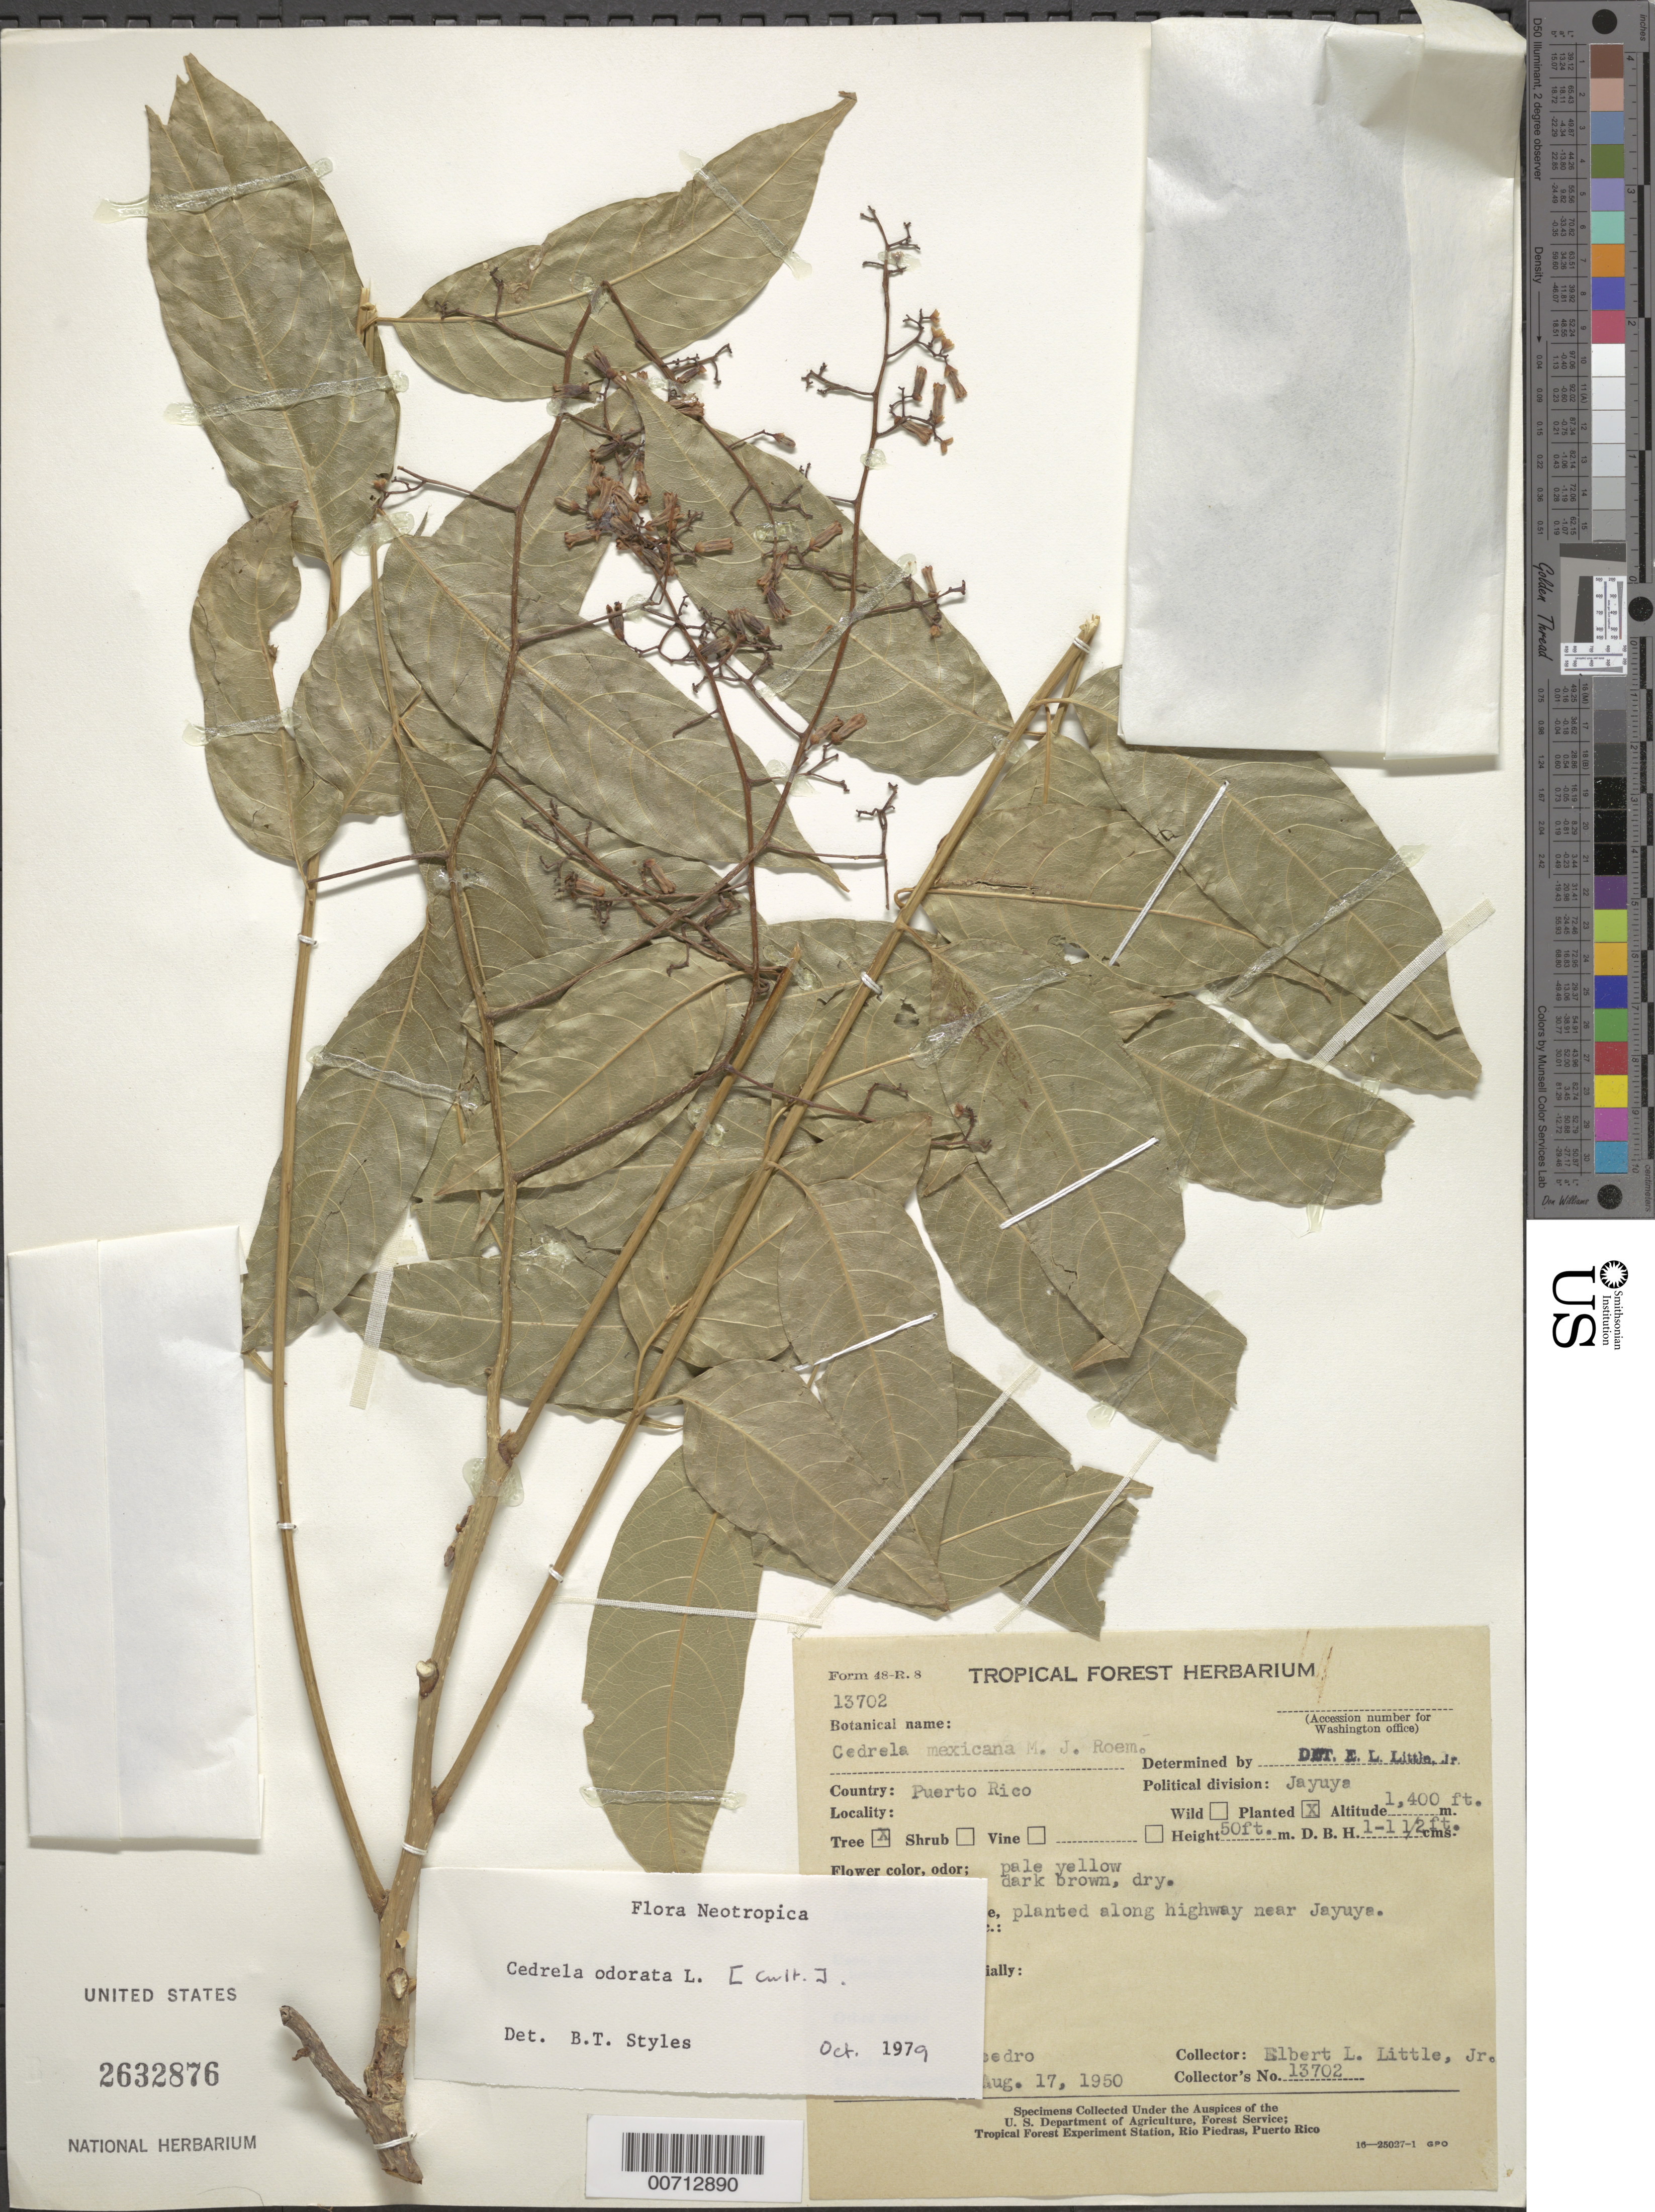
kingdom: Plantae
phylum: Tracheophyta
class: Magnoliopsida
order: Sapindales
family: Meliaceae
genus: Cedrela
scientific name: Cedrela odorata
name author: L.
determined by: Styles, B. T.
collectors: E. L. Little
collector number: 13702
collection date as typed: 17 Aug 1950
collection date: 1950-08-17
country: Puerto Rico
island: Greater Antilles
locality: Jayuya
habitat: Planted along highway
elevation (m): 427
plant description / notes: Common name: cedro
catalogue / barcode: US 2632876